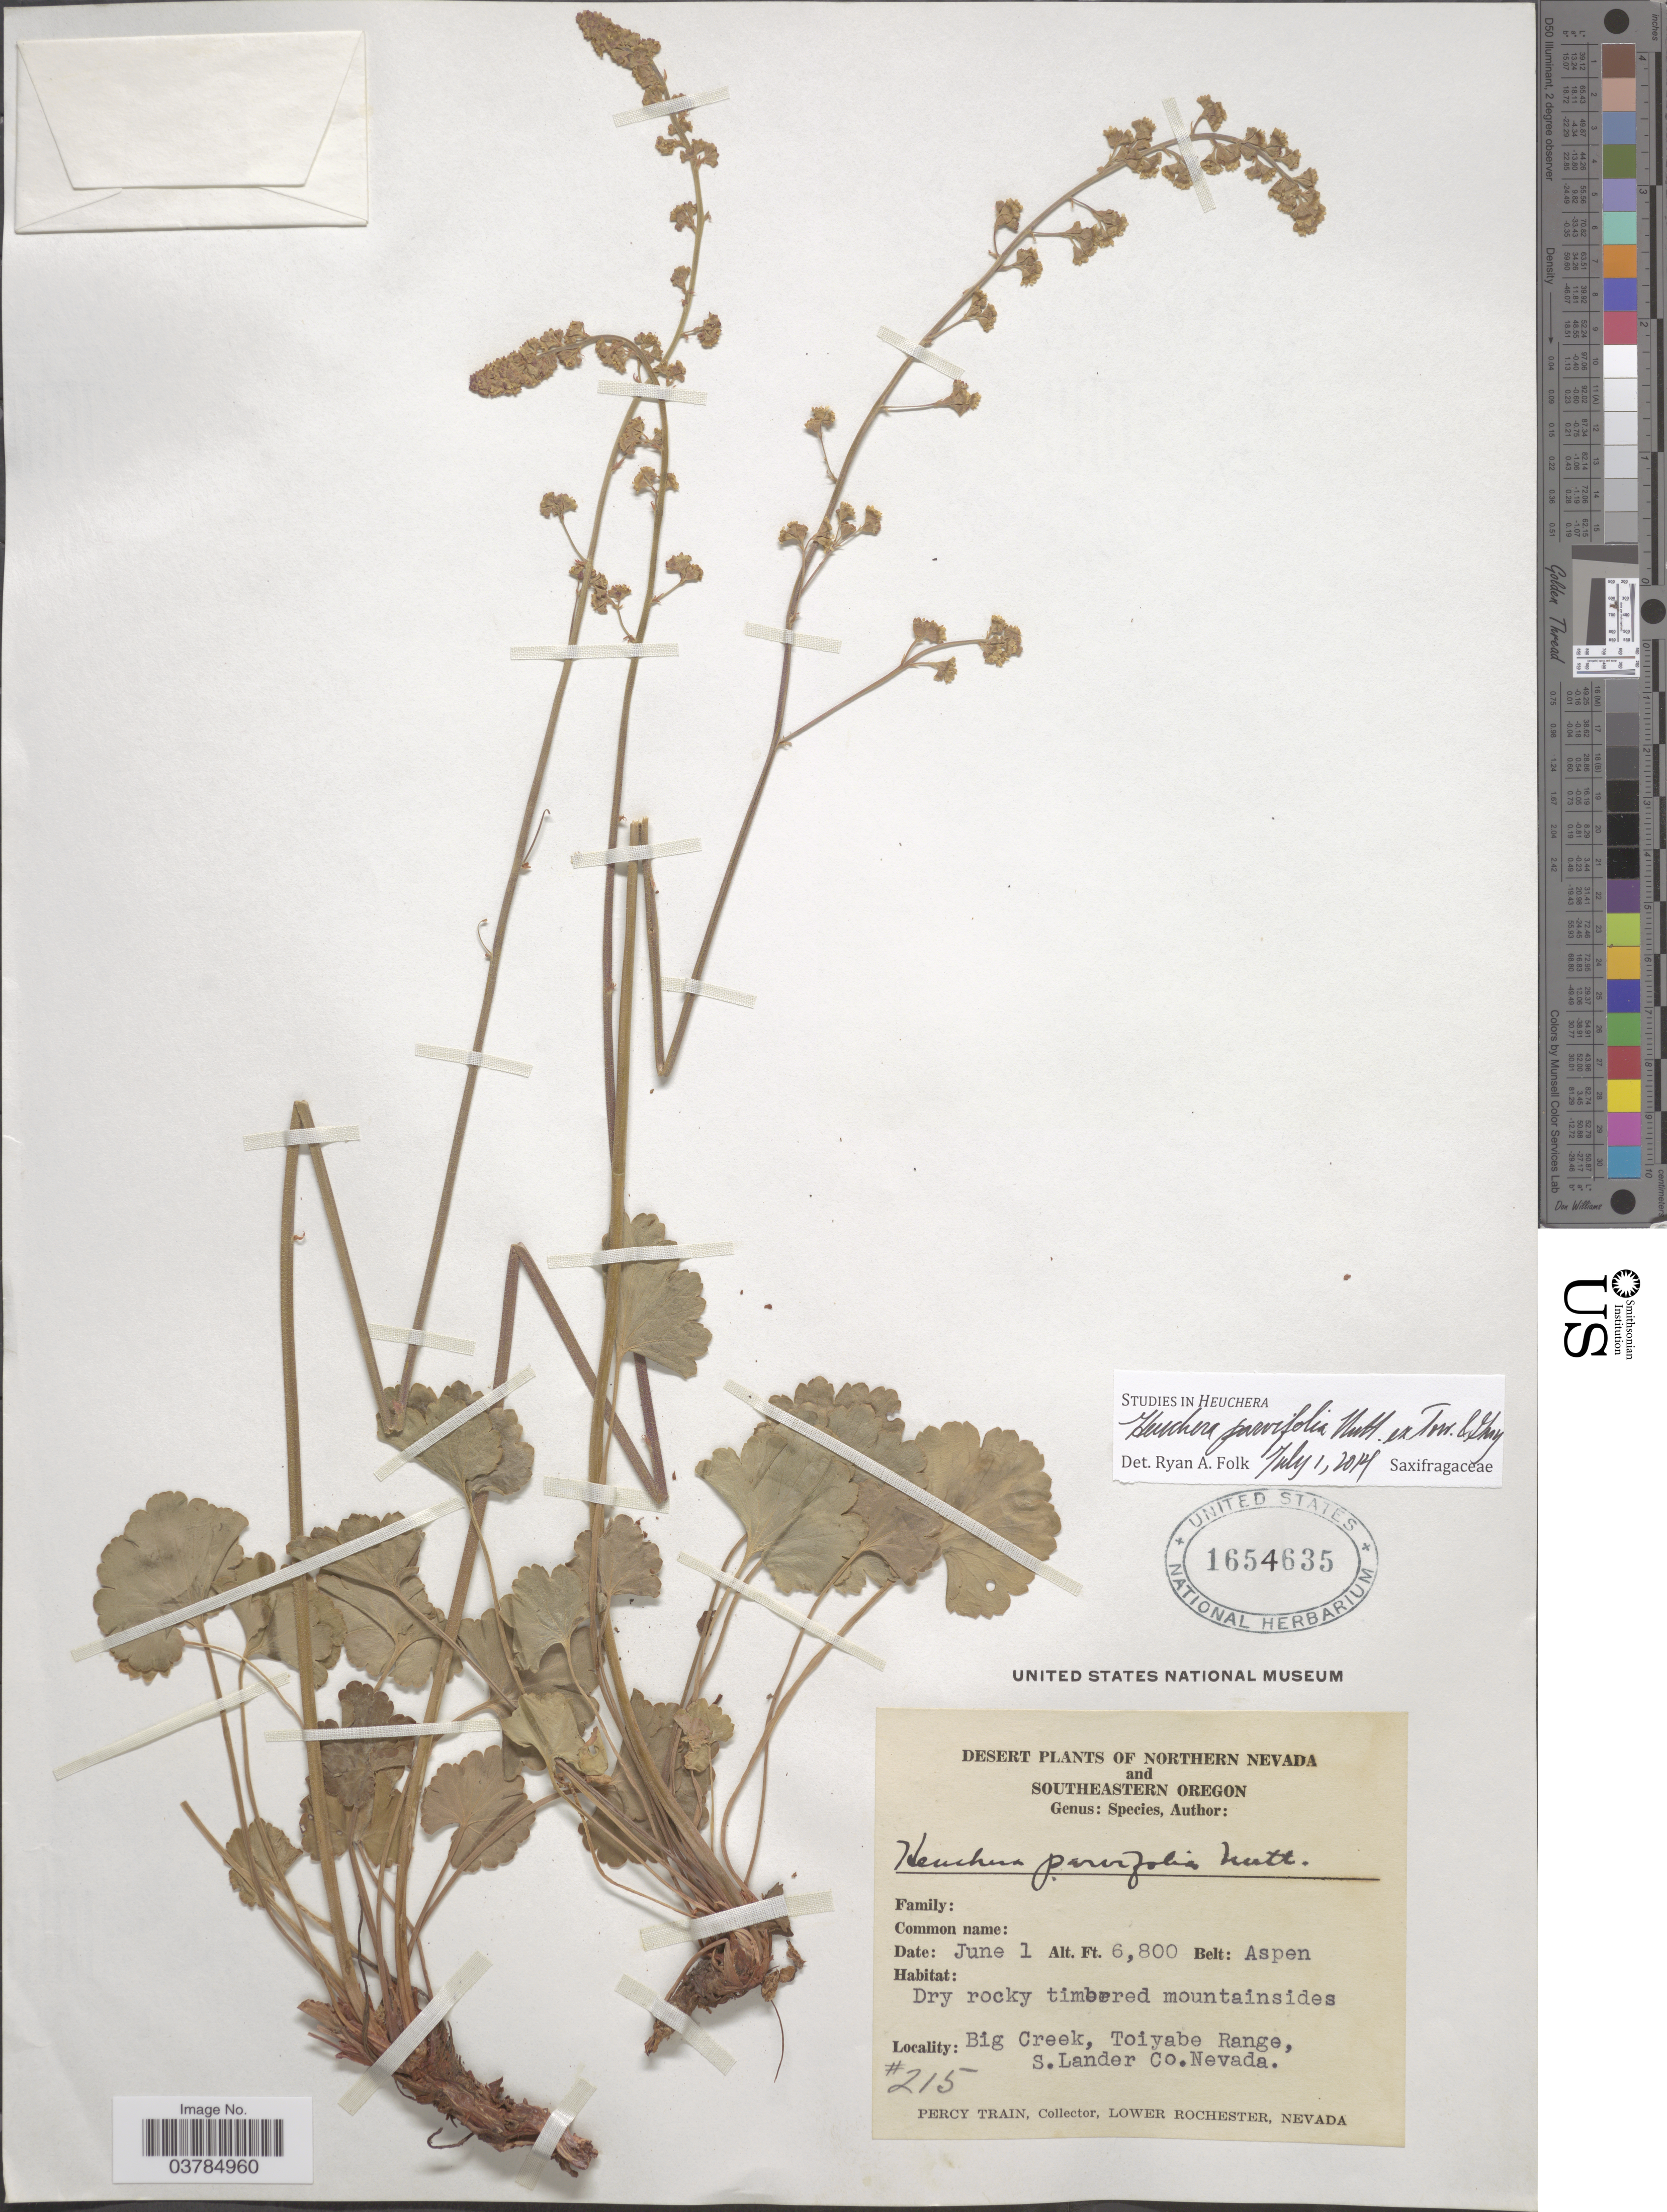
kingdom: Plantae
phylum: Tracheophyta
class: Magnoliopsida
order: Saxifragales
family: Saxifragaceae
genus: Heuchera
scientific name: Heuchera parvifolia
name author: Nutt.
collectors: P. Train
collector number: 215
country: United States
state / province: Nevada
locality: Northern Nevada. Belt: Aspen. Big Creek, Toiyabe Range, S. Lander Co.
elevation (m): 2073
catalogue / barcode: US 1654635